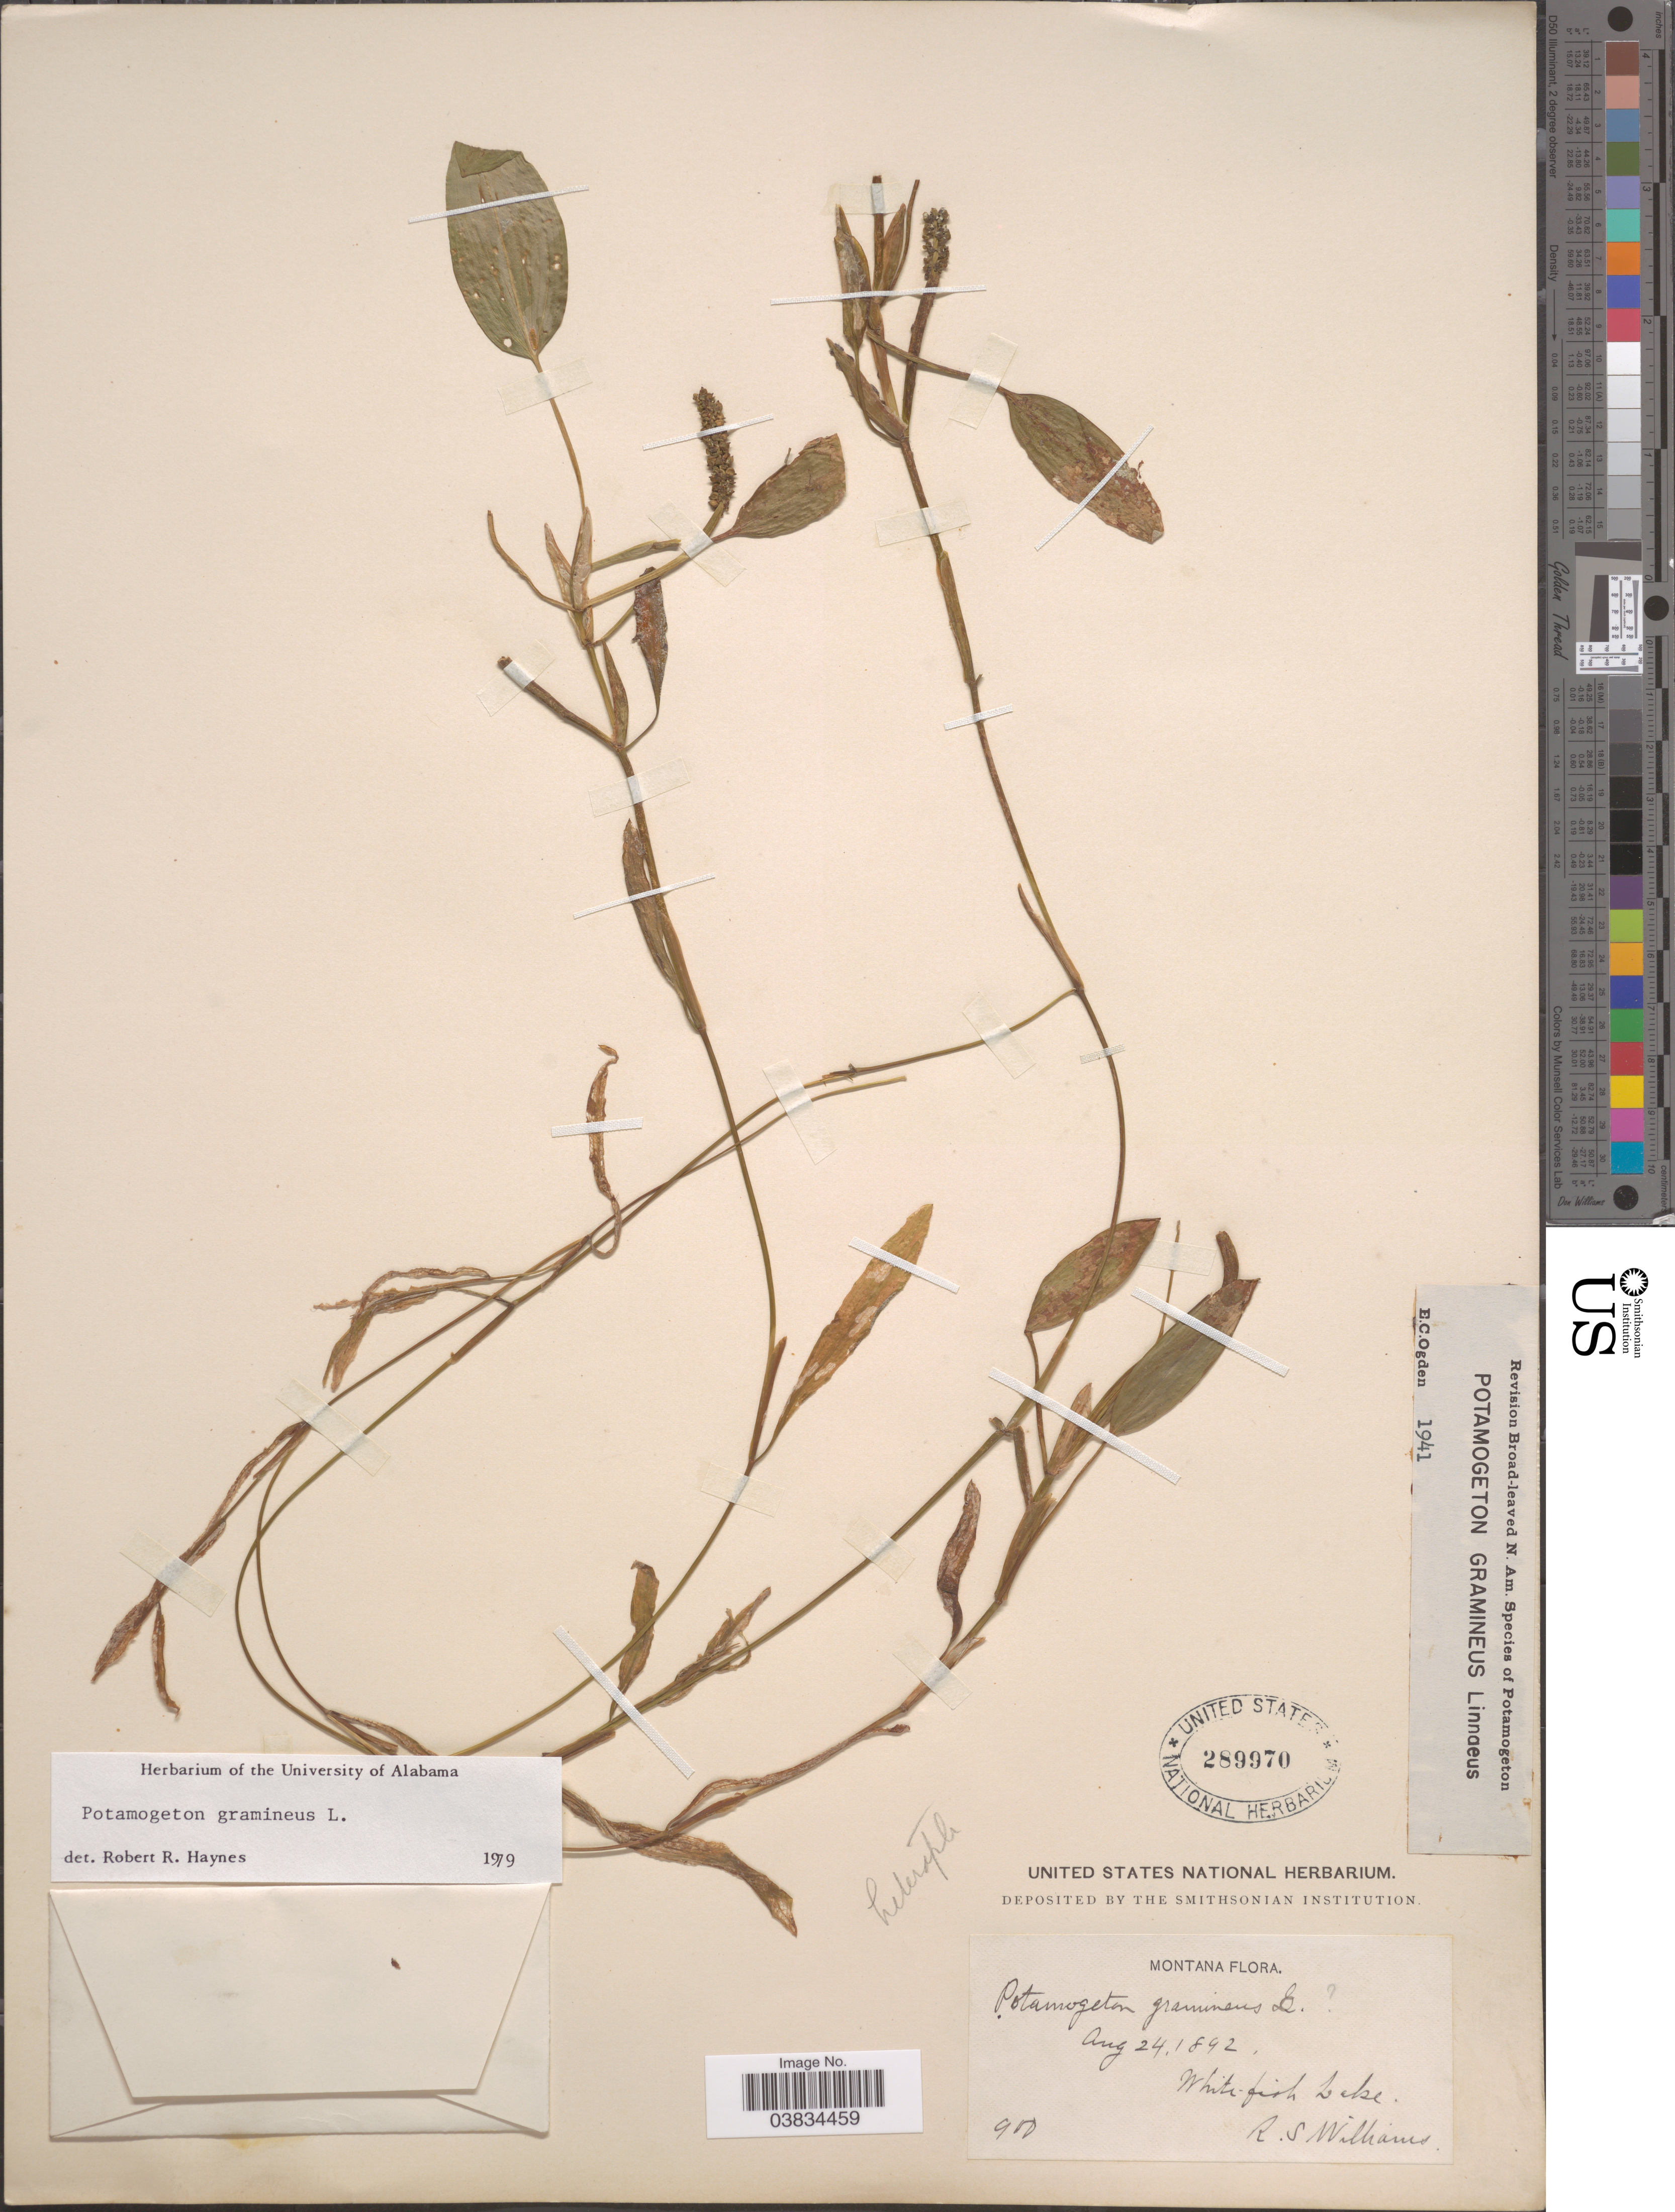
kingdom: Plantae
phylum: Tracheophyta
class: Liliopsida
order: Alismatales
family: Potamogetonaceae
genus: Potamogeton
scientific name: Potamogeton gramineus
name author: L.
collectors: R. S. Williams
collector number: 900?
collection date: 1892-08-24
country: United States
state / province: Montana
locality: Whitefish Lake.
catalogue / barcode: US 289970